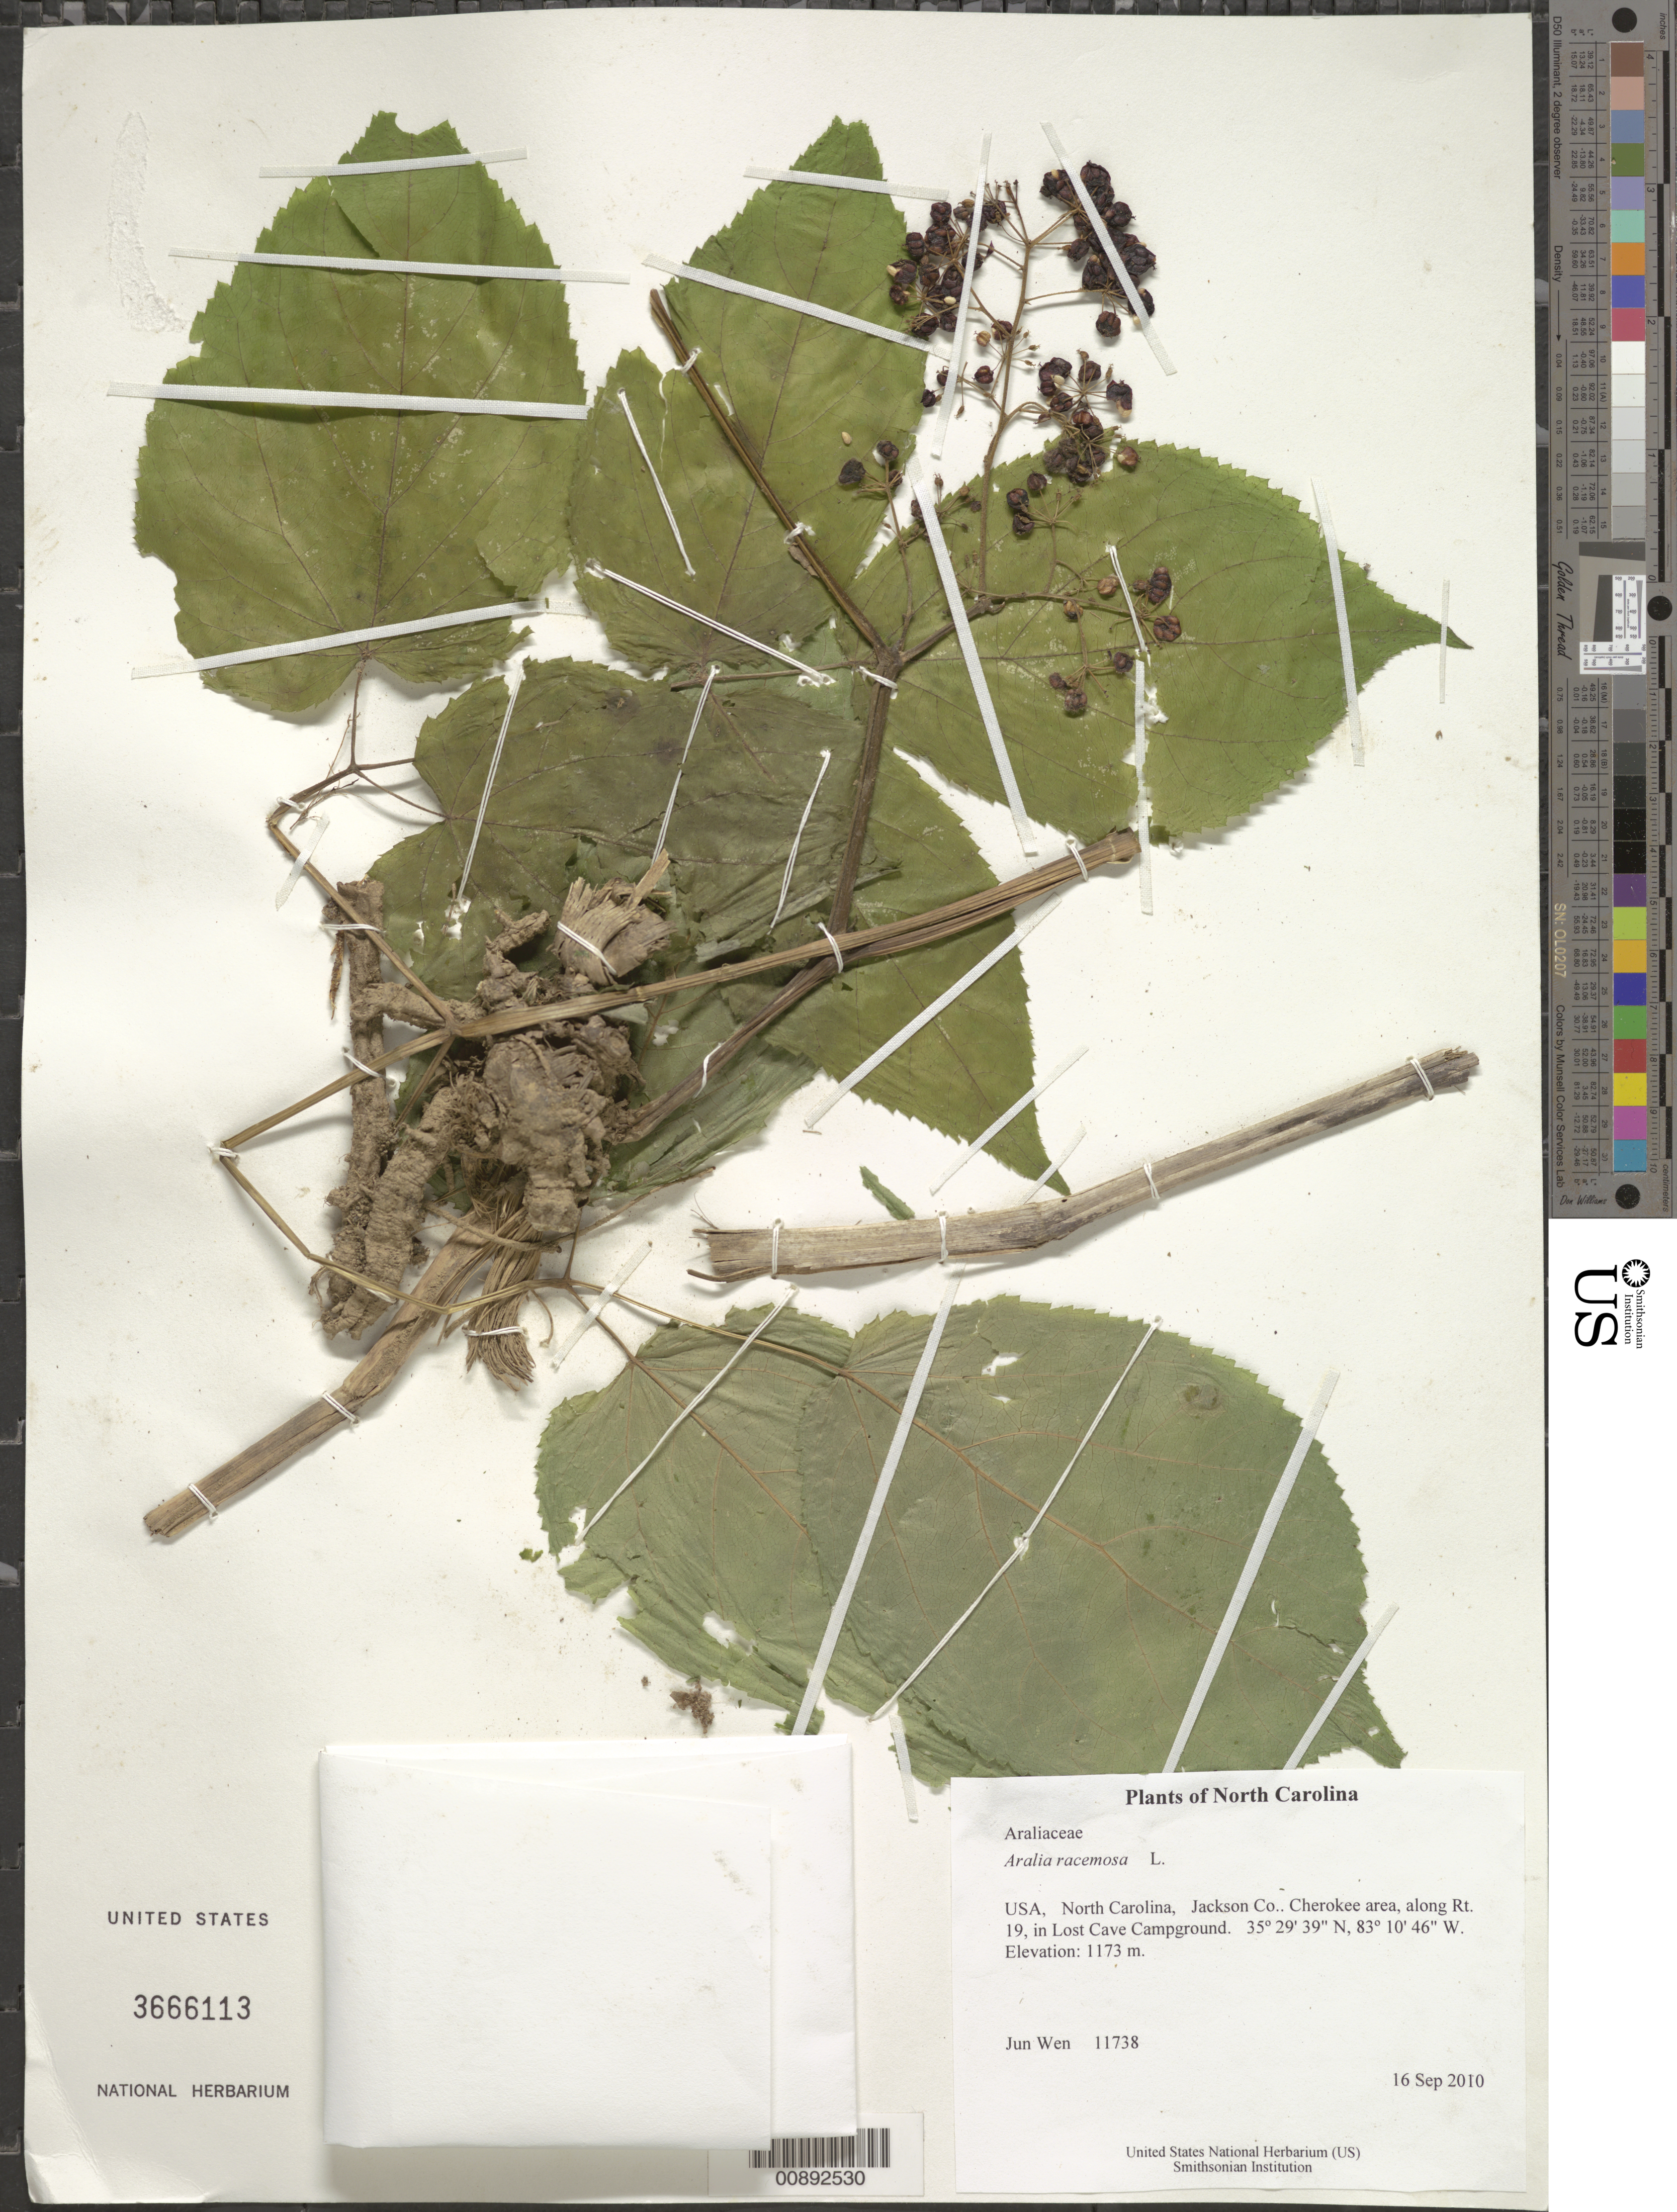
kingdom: Plantae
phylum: Tracheophyta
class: Magnoliopsida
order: Apiales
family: Araliaceae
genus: Aralia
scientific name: Aralia racemosa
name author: L.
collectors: J. Wen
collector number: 11738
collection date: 2010-09-16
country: United States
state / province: North Carolina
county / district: Jackson Co.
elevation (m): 1173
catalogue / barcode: US 3666113